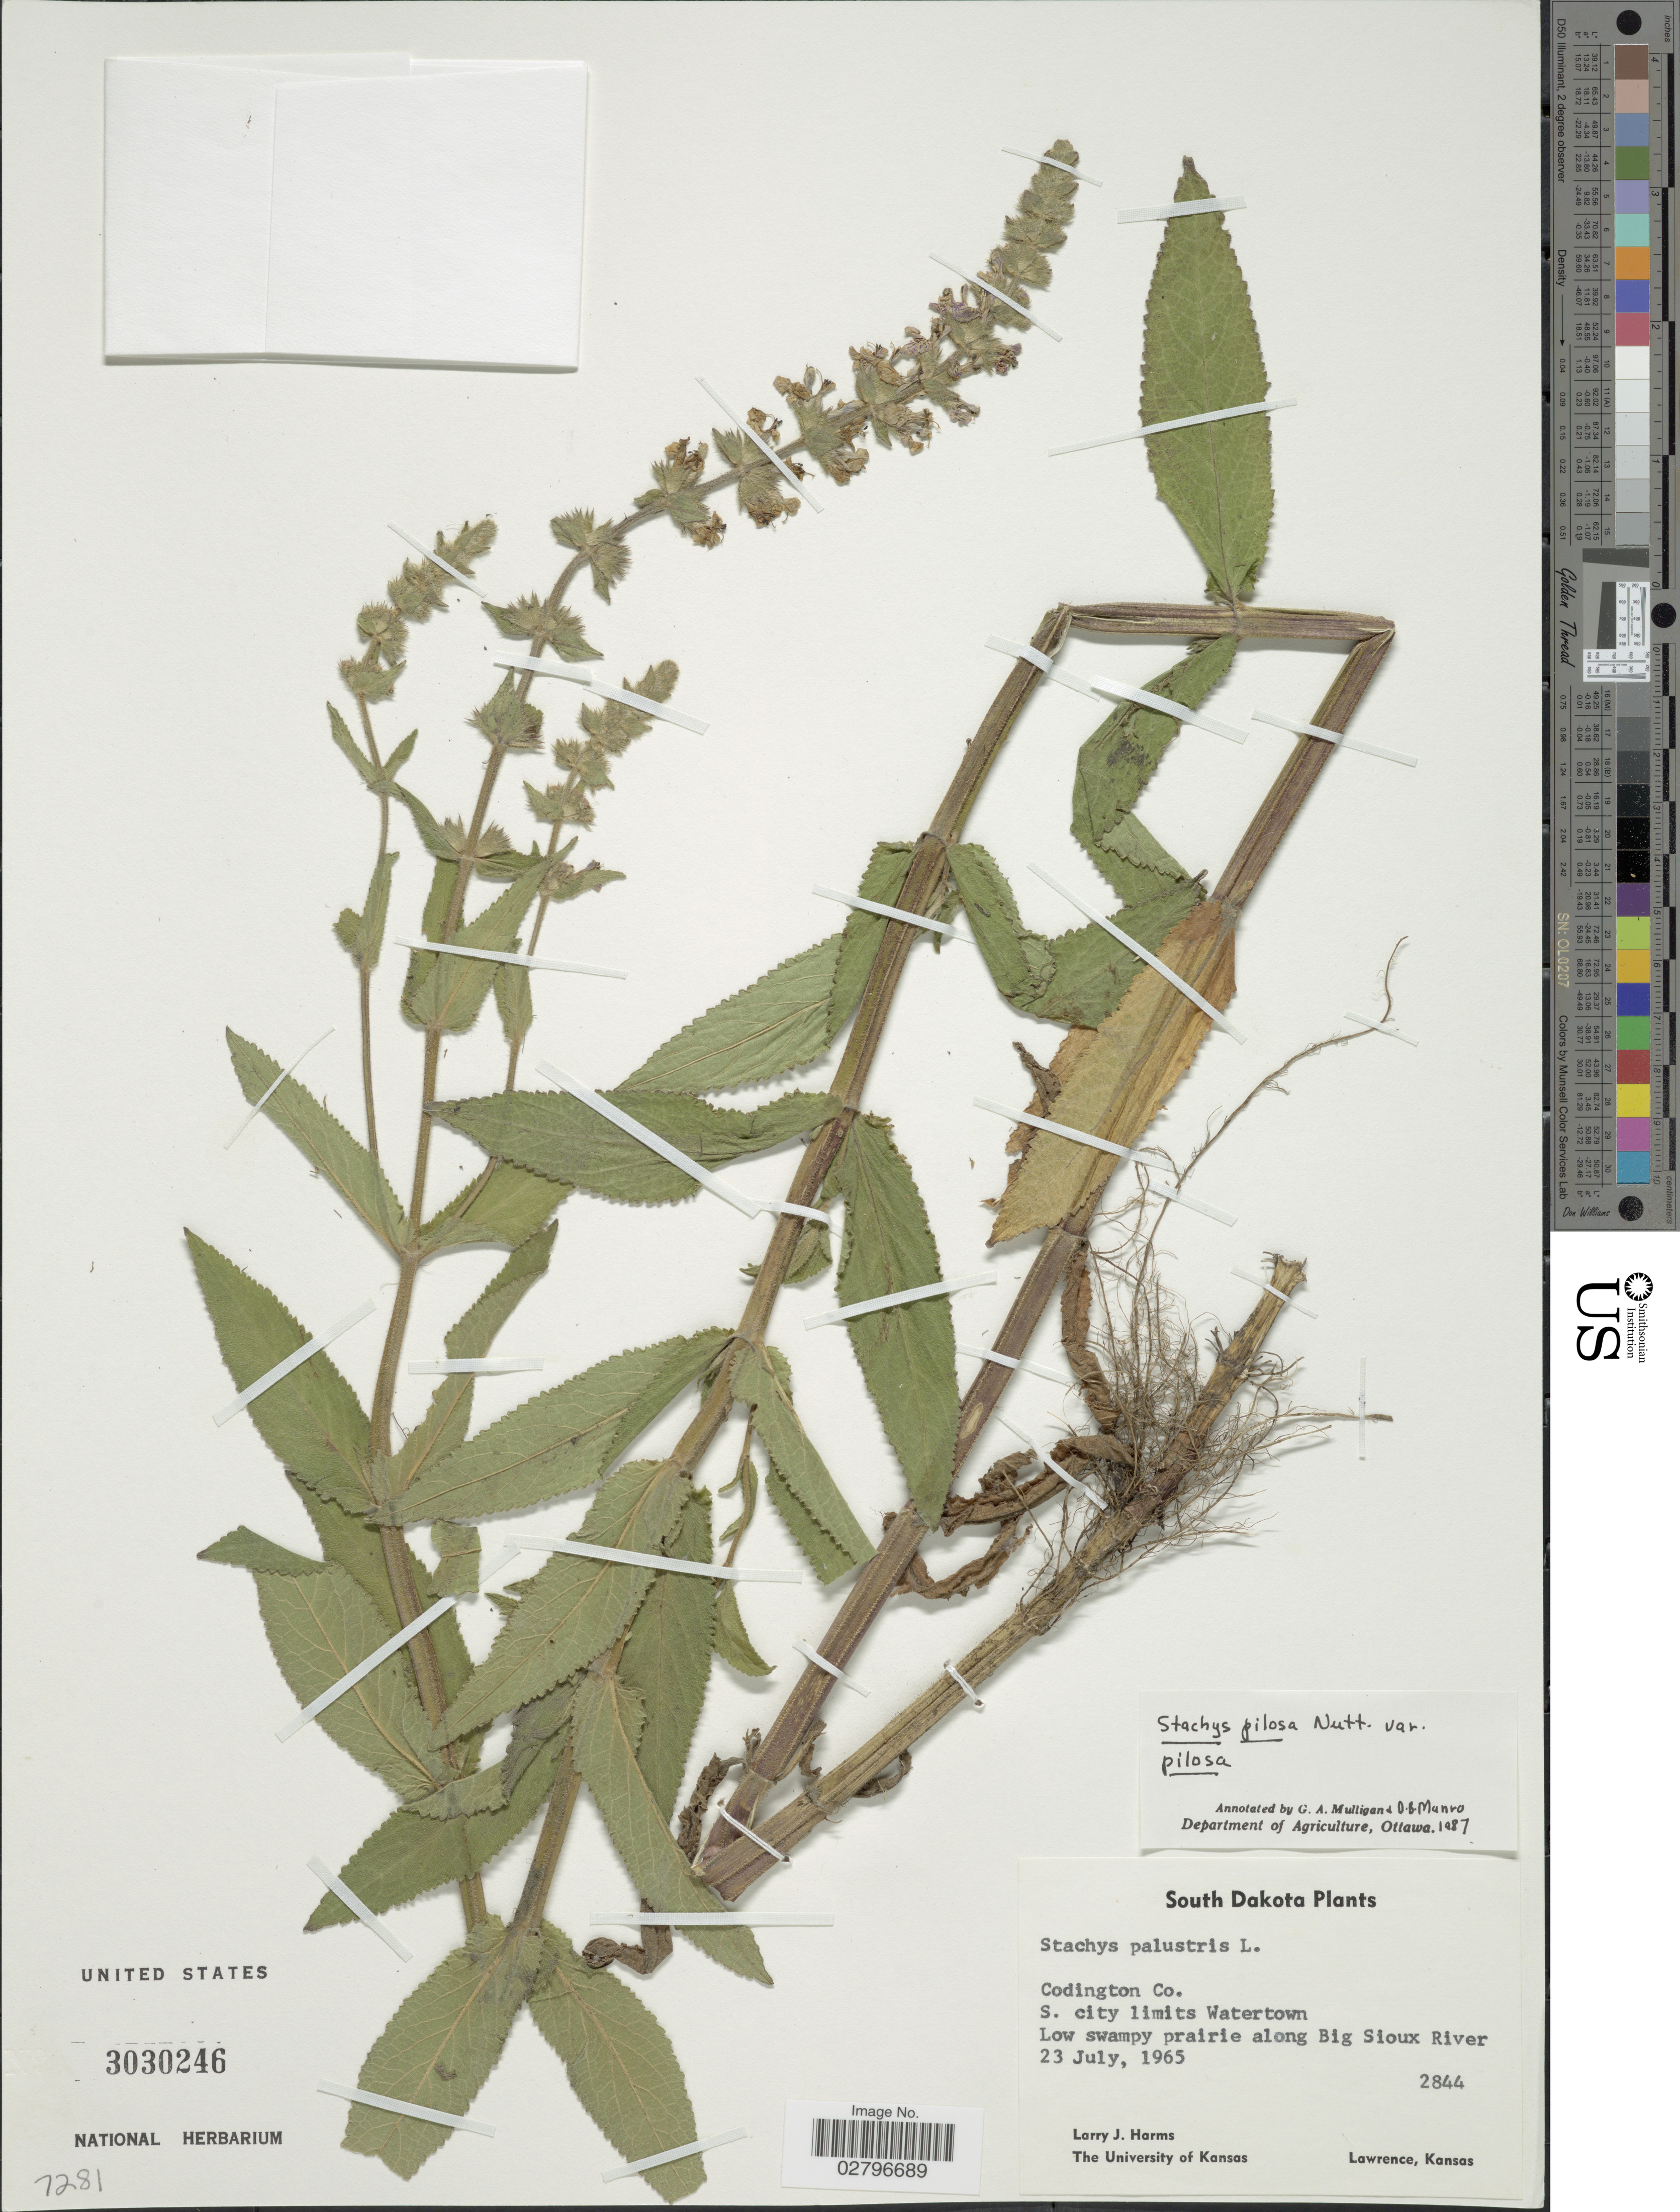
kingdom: Plantae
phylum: Tracheophyta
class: Magnoliopsida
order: Lamiales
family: Lamiaceae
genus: Stachys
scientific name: Stachys pilosa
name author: Nutt.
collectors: L. Harms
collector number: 2844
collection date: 1965-07-23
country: United States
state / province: South Dakota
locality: Codington Co. S. city limits Watertown, Low swampy prairie along Big Sioux River.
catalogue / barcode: US 3030246